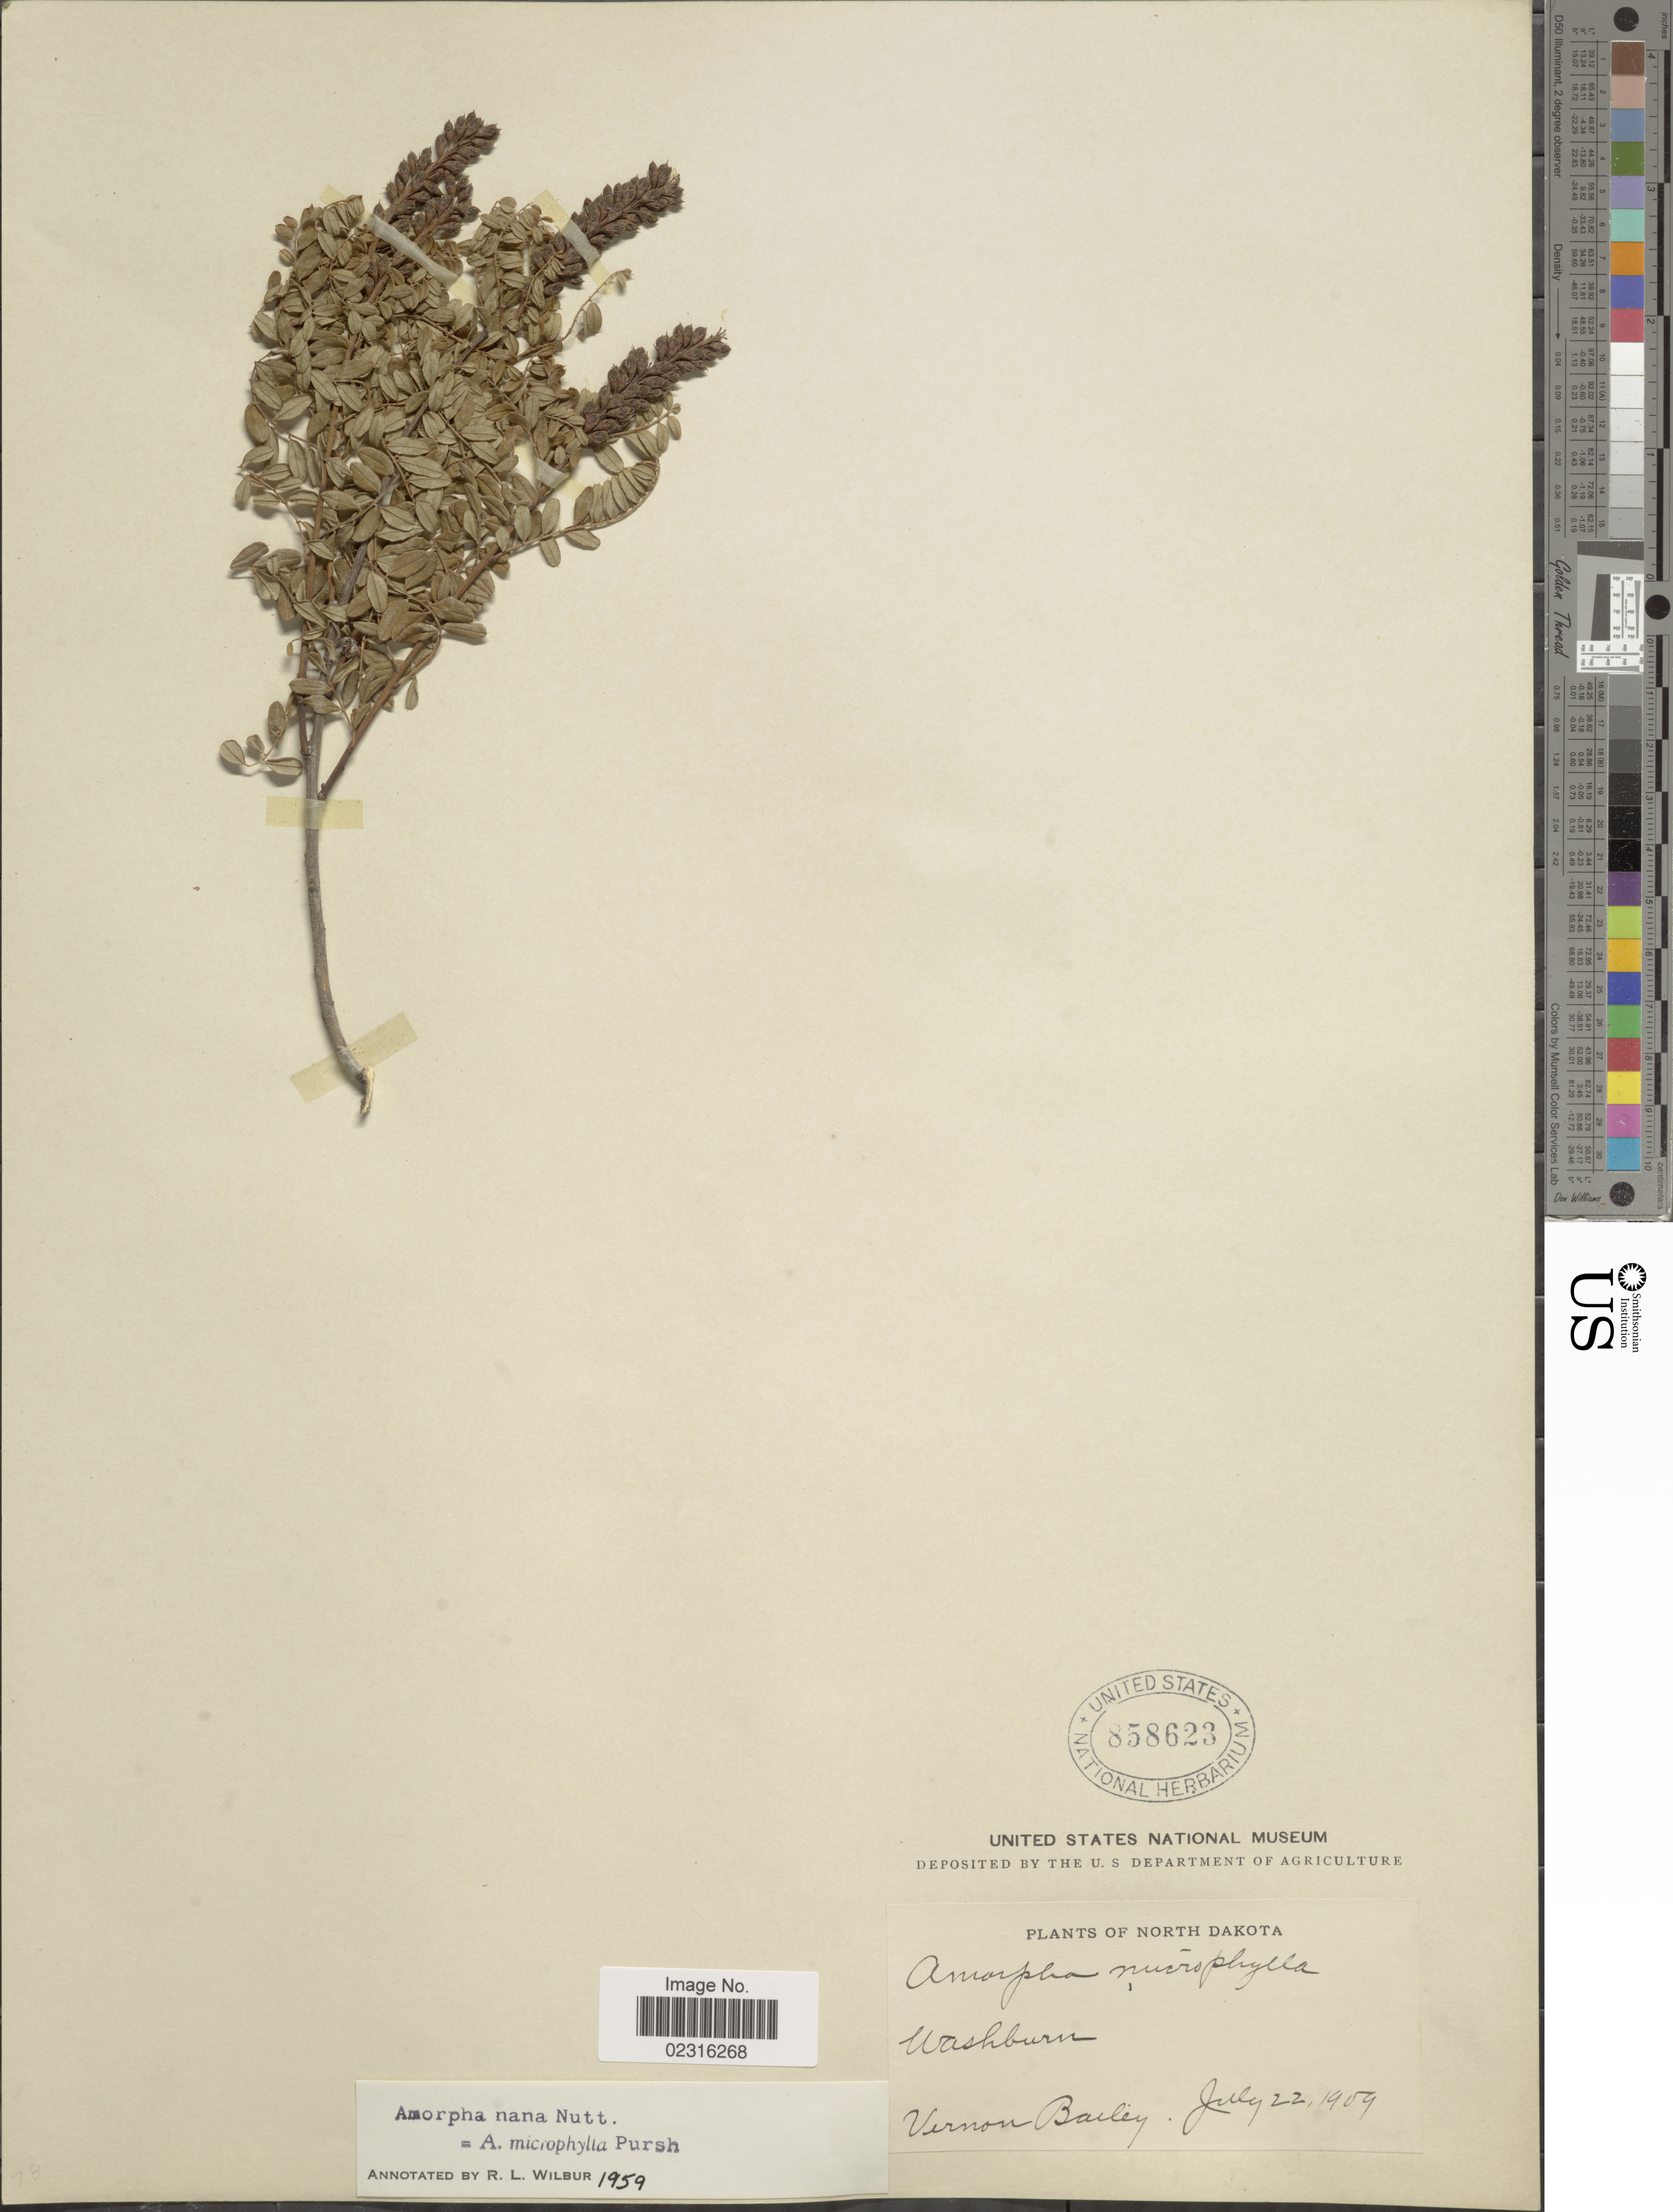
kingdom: Plantae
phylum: Tracheophyta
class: Magnoliopsida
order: Fabales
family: Fabaceae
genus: Amorpha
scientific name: Amorpha nana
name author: C. Fraser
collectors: V. O. Bailey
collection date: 1909-07-22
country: United States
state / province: North Dakota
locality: Washburn.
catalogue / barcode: US 858623